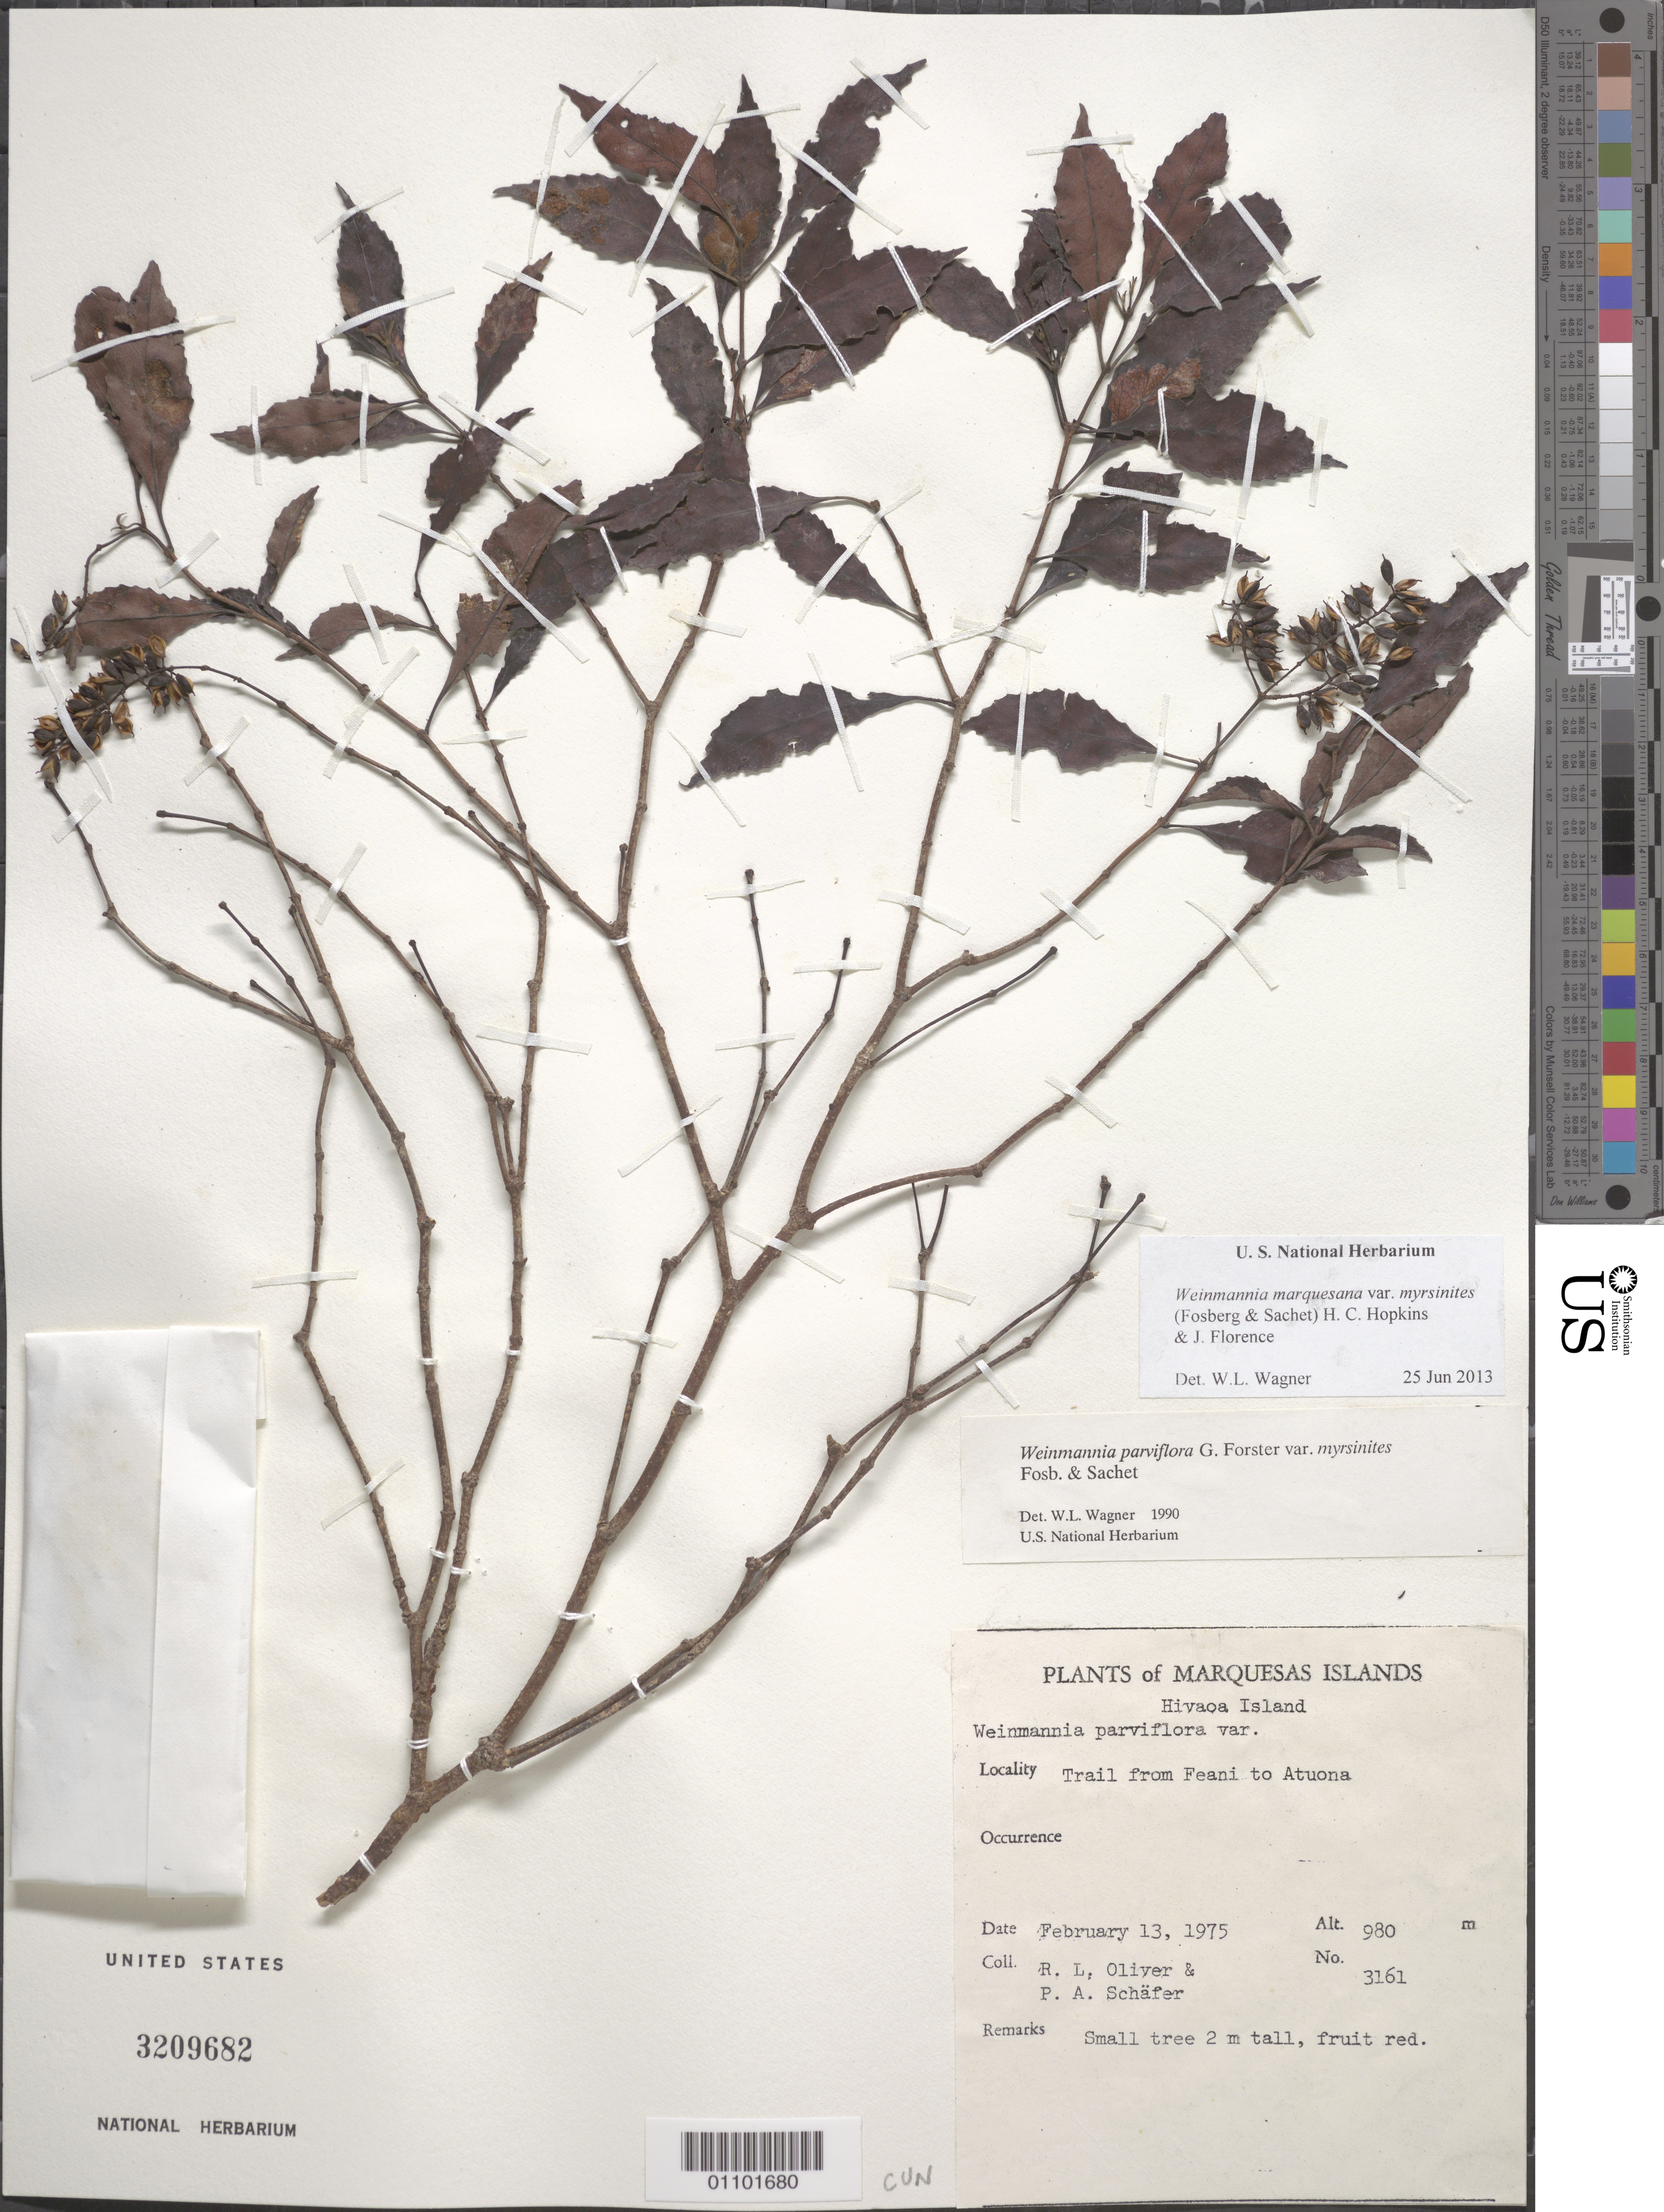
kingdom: Plantae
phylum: Tracheophyta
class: Magnoliopsida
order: Oxalidales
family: Cunoniaceae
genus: Pterophylla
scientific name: Pterophylla marquesana var. myrsinites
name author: (Fosberg & Sachet) Pillon & H.C. Hopkins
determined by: Wagner, W. L., (BOT), Smithsonian Institution - National Museum of Natural History (UNITED STATES)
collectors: R. L. Oliver & P. A. Schäfer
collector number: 3161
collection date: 1975-02-13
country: French Polynesia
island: Hiva Oa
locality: trail from Feani to Atuona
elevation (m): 980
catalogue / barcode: US 3209682